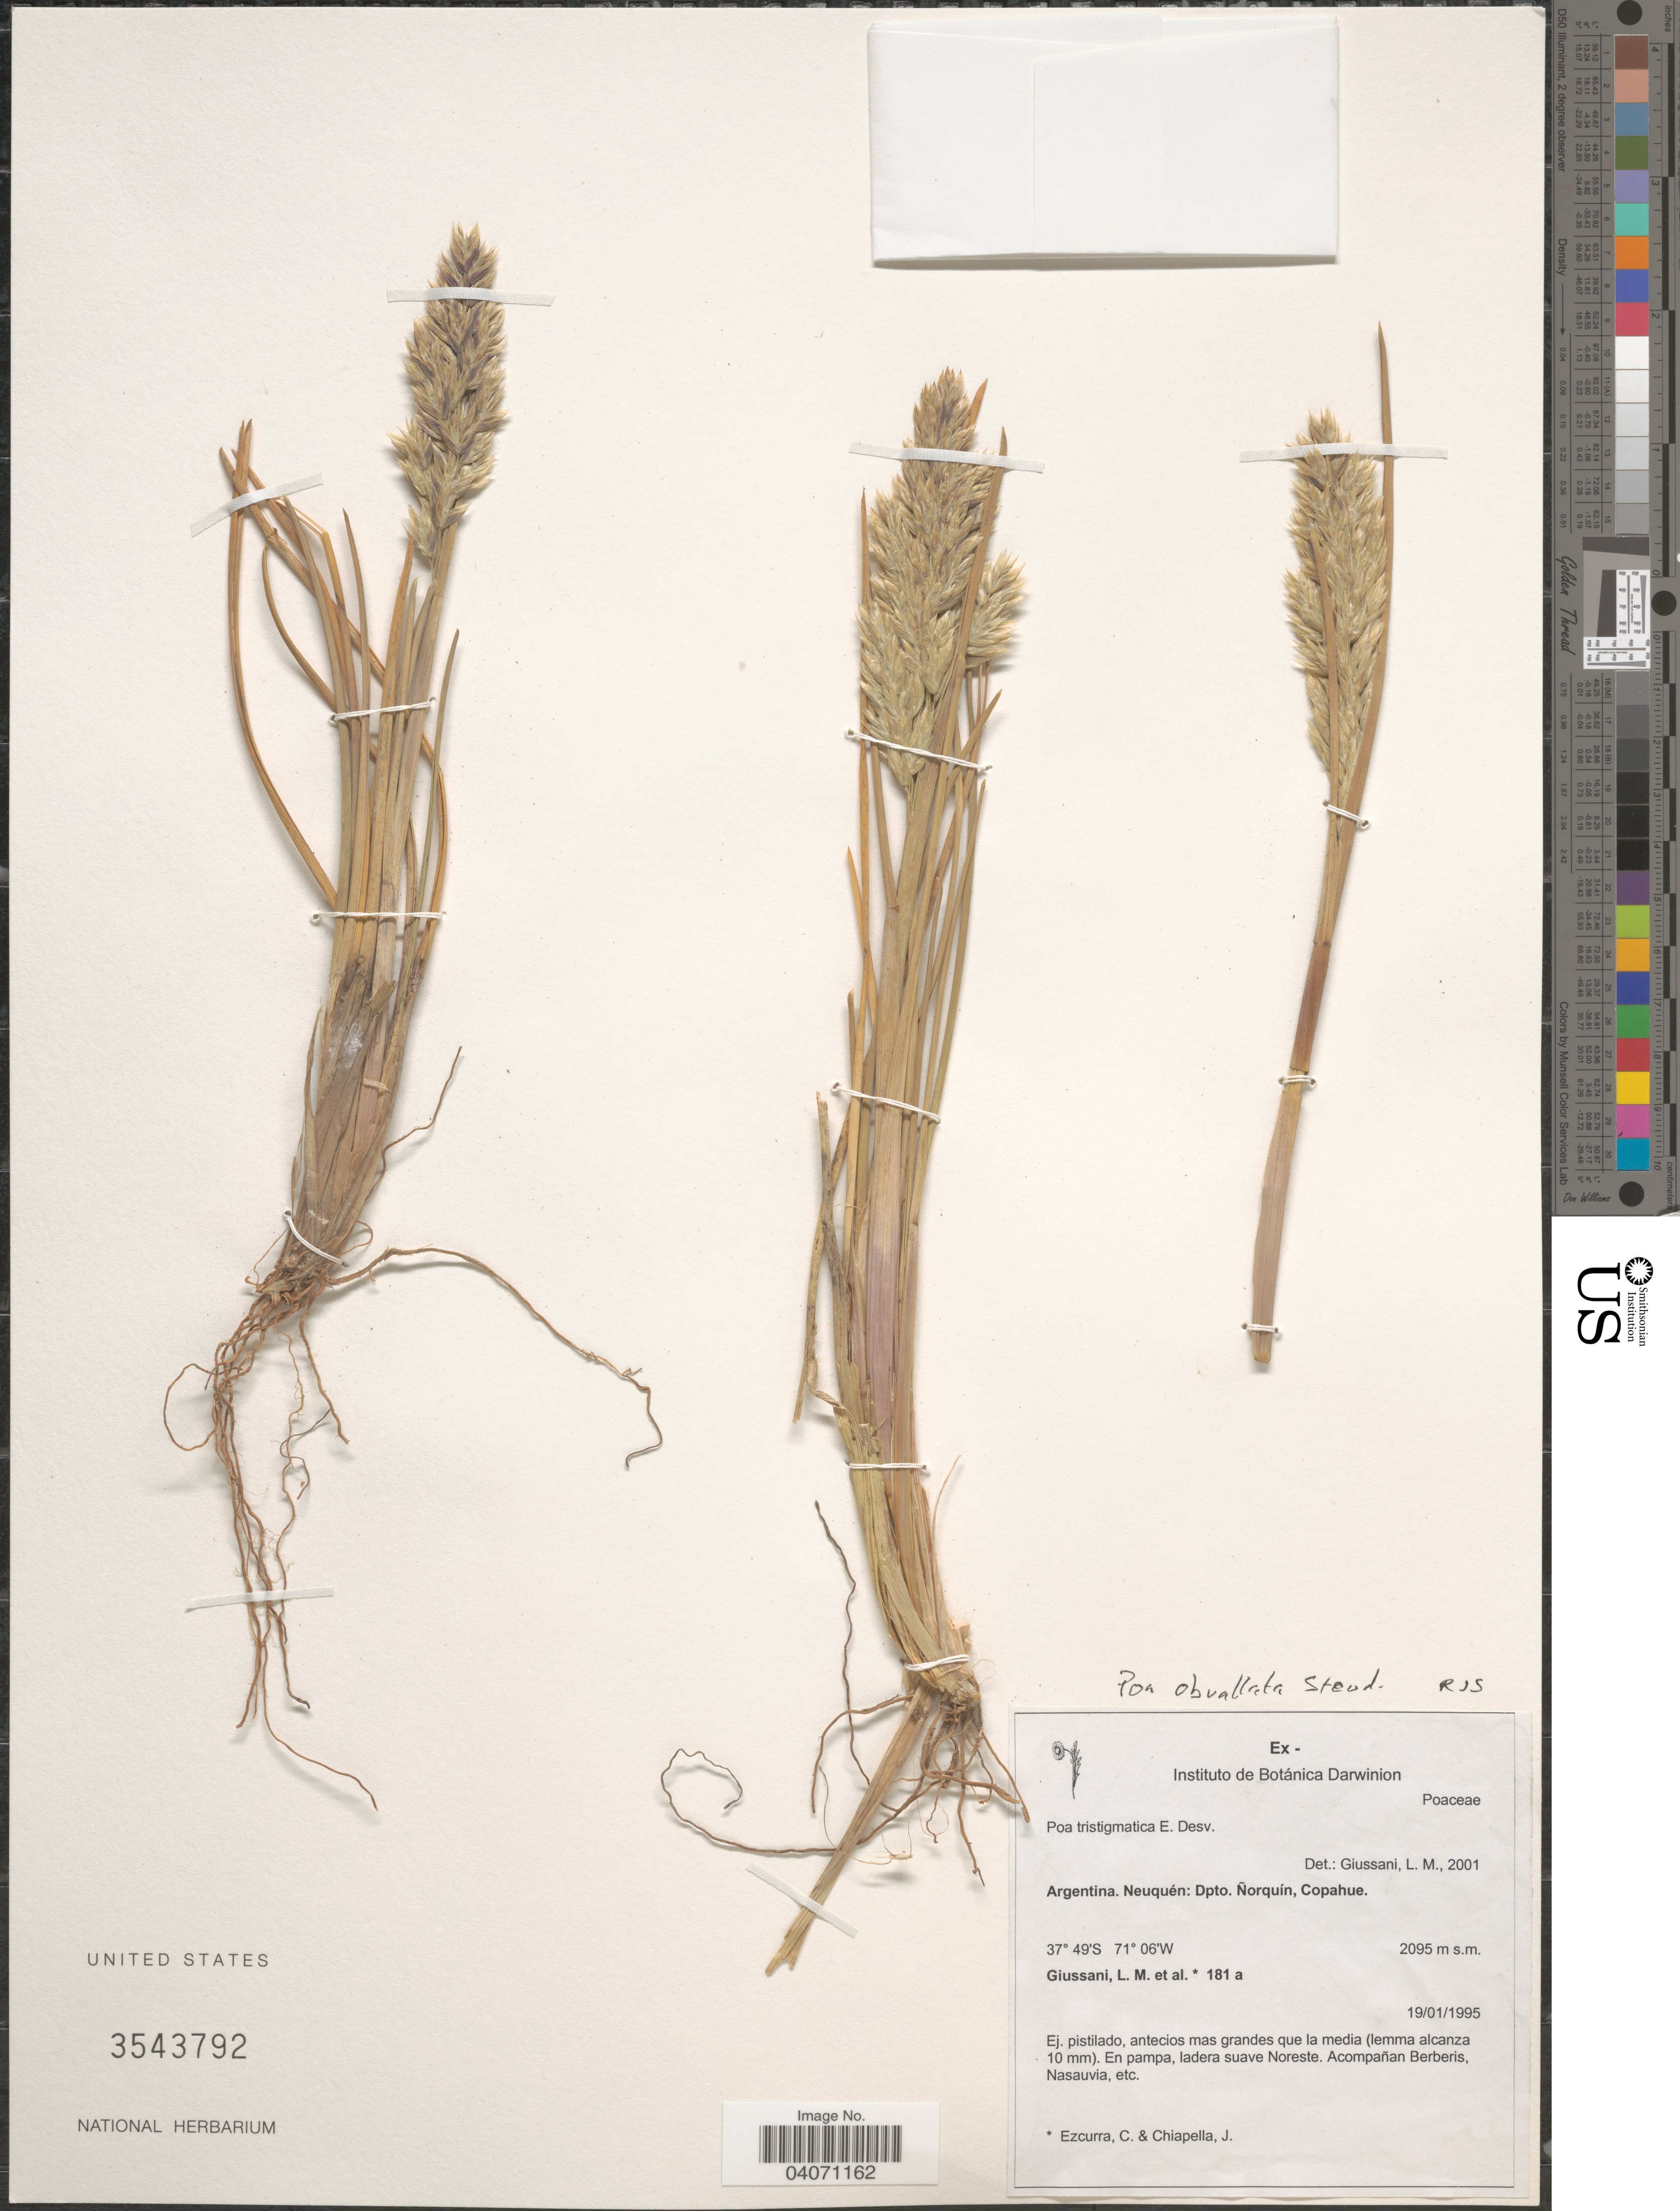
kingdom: Plantae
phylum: Tracheophyta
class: Liliopsida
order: Poales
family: Poaceae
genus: Poa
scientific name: Poa obvallata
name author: Steud.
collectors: L. Giussani, C. Ezcurra & J. Chiapella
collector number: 181a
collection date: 1995-01-19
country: Argentina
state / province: Neuquen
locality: Dpto. Ñorquín, Copahue.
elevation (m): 2095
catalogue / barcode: US 3543792